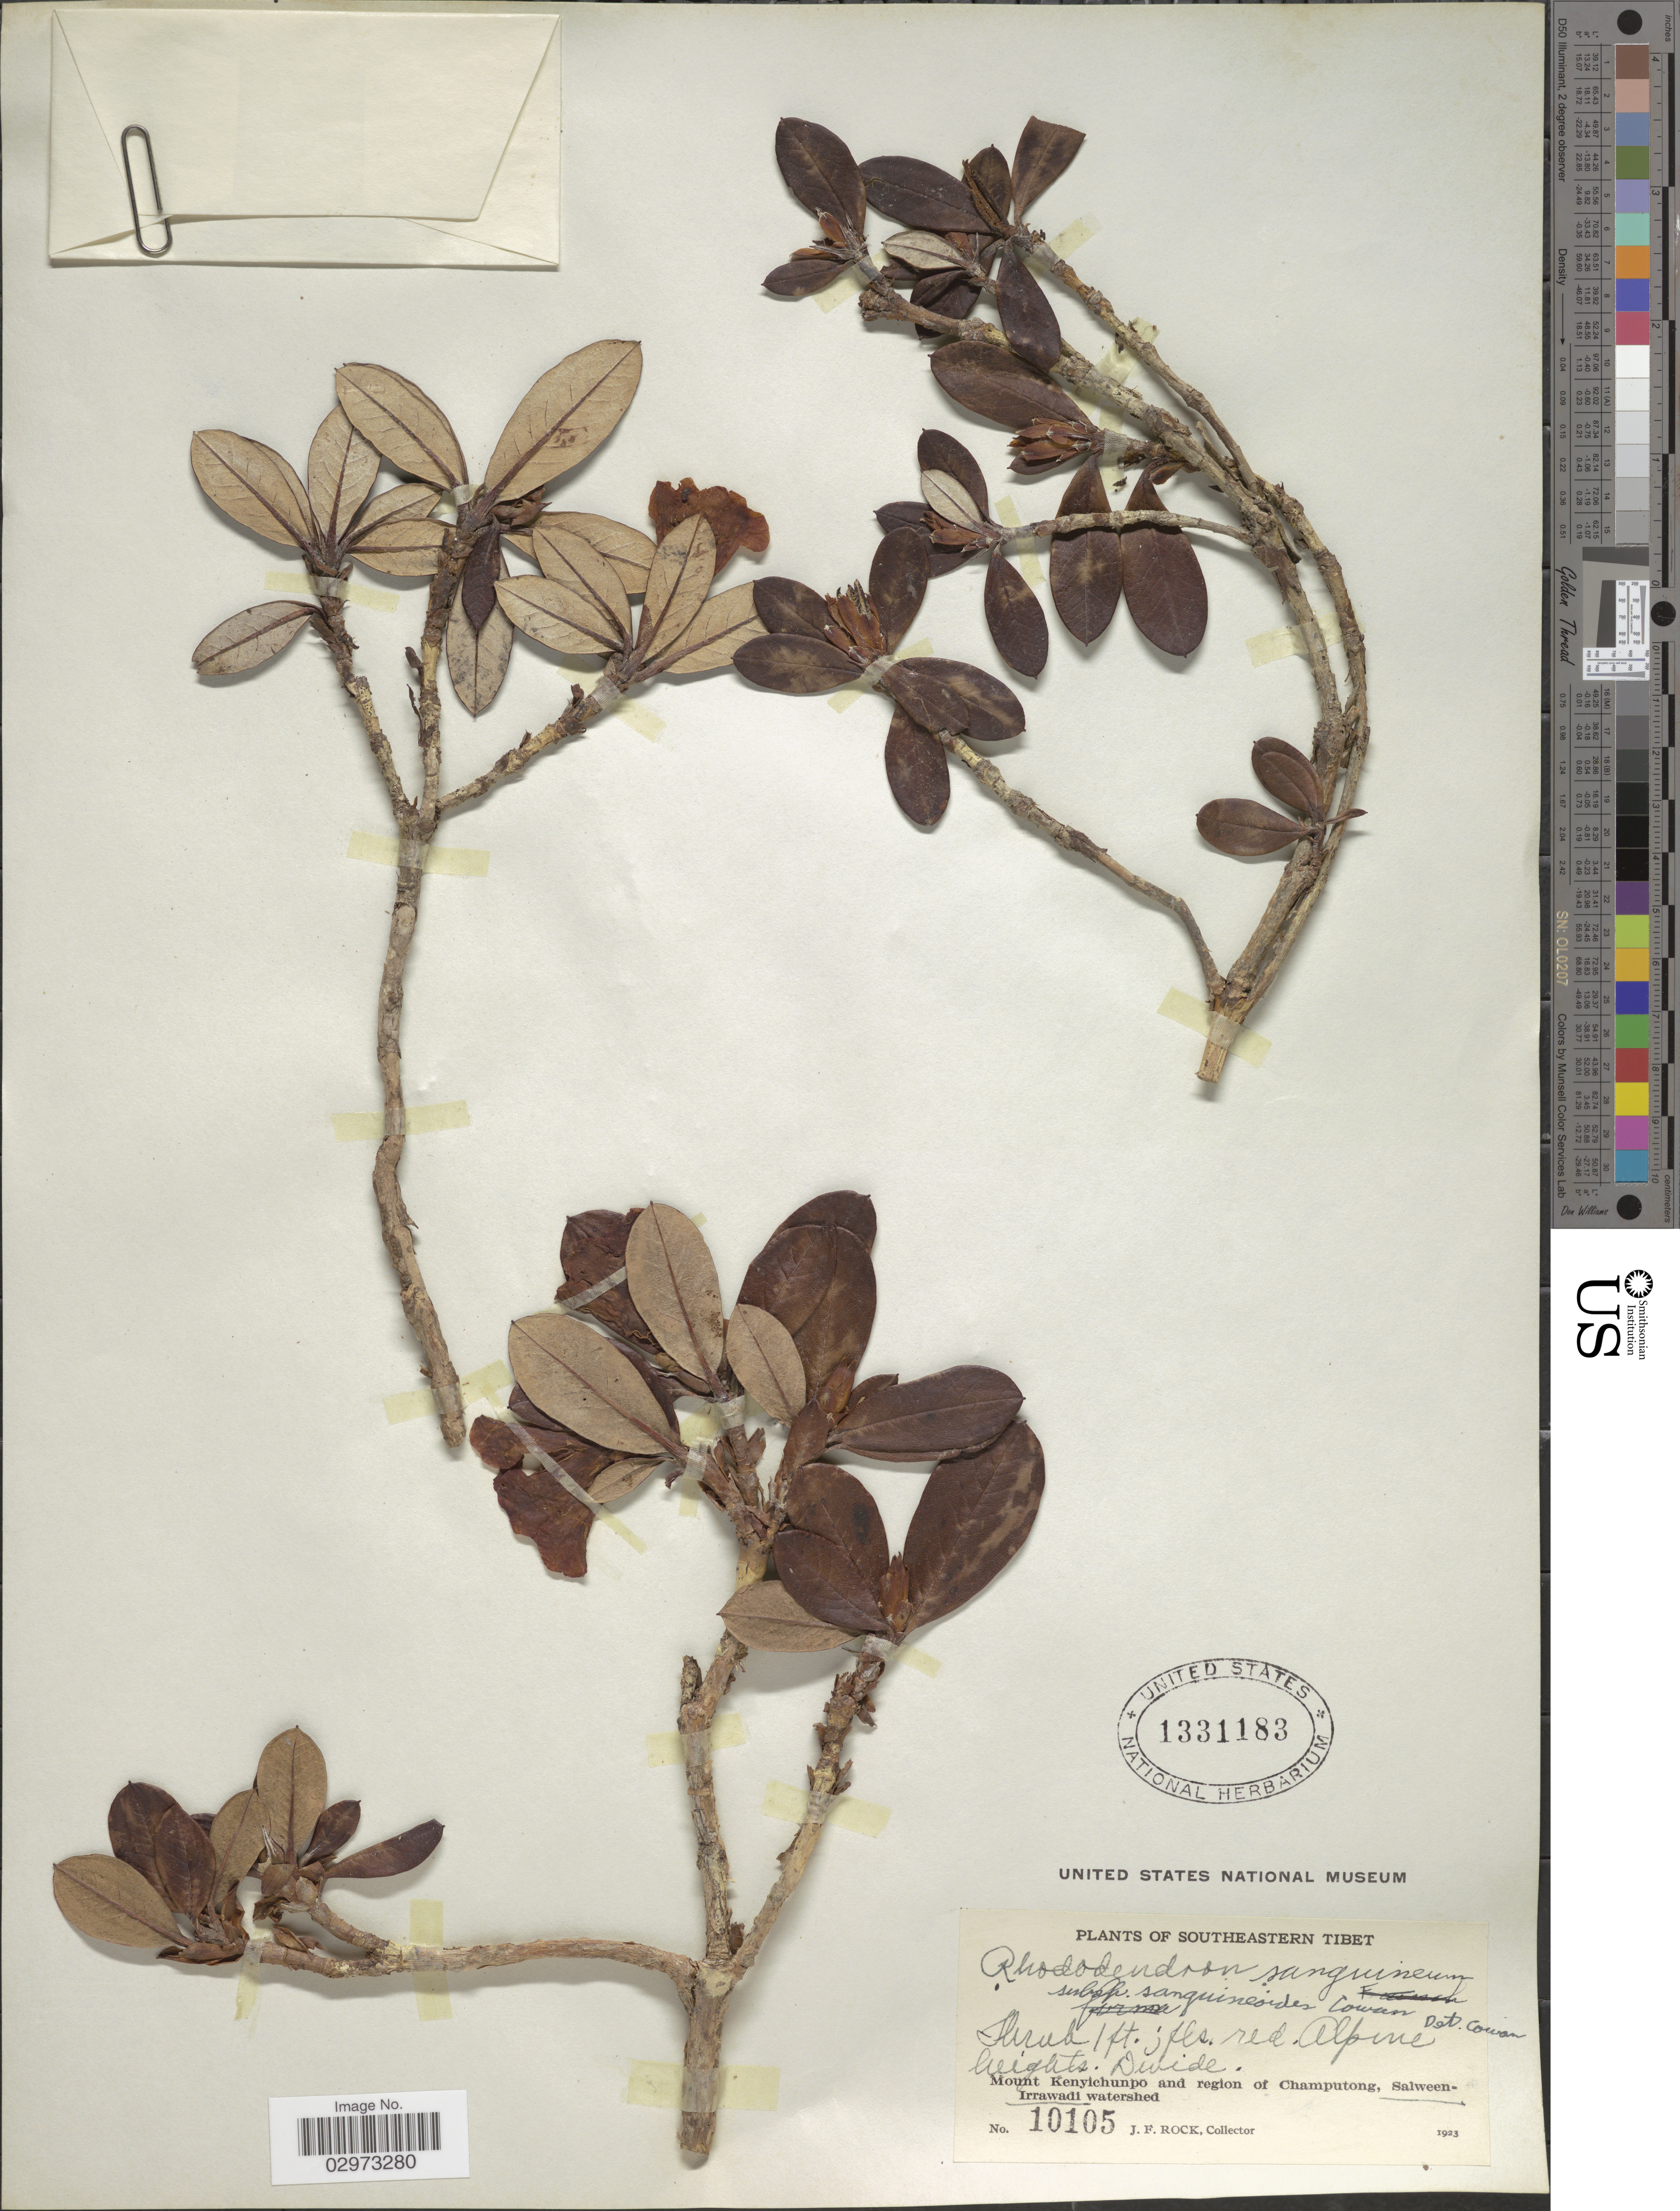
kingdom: Plantae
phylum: Tracheophyta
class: Magnoliopsida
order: Ericales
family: Ericaceae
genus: Rhododendron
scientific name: Rhododendron sanguineum subsp. sanguineoides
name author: Cowan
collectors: J. Rock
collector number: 10105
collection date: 1923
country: China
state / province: Xizang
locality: Southeastern Tibet. Alpine heights Divide. Mount Kenyichunpo and region of Champutong, Salween-Irrawadi watershed.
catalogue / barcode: US 1331183